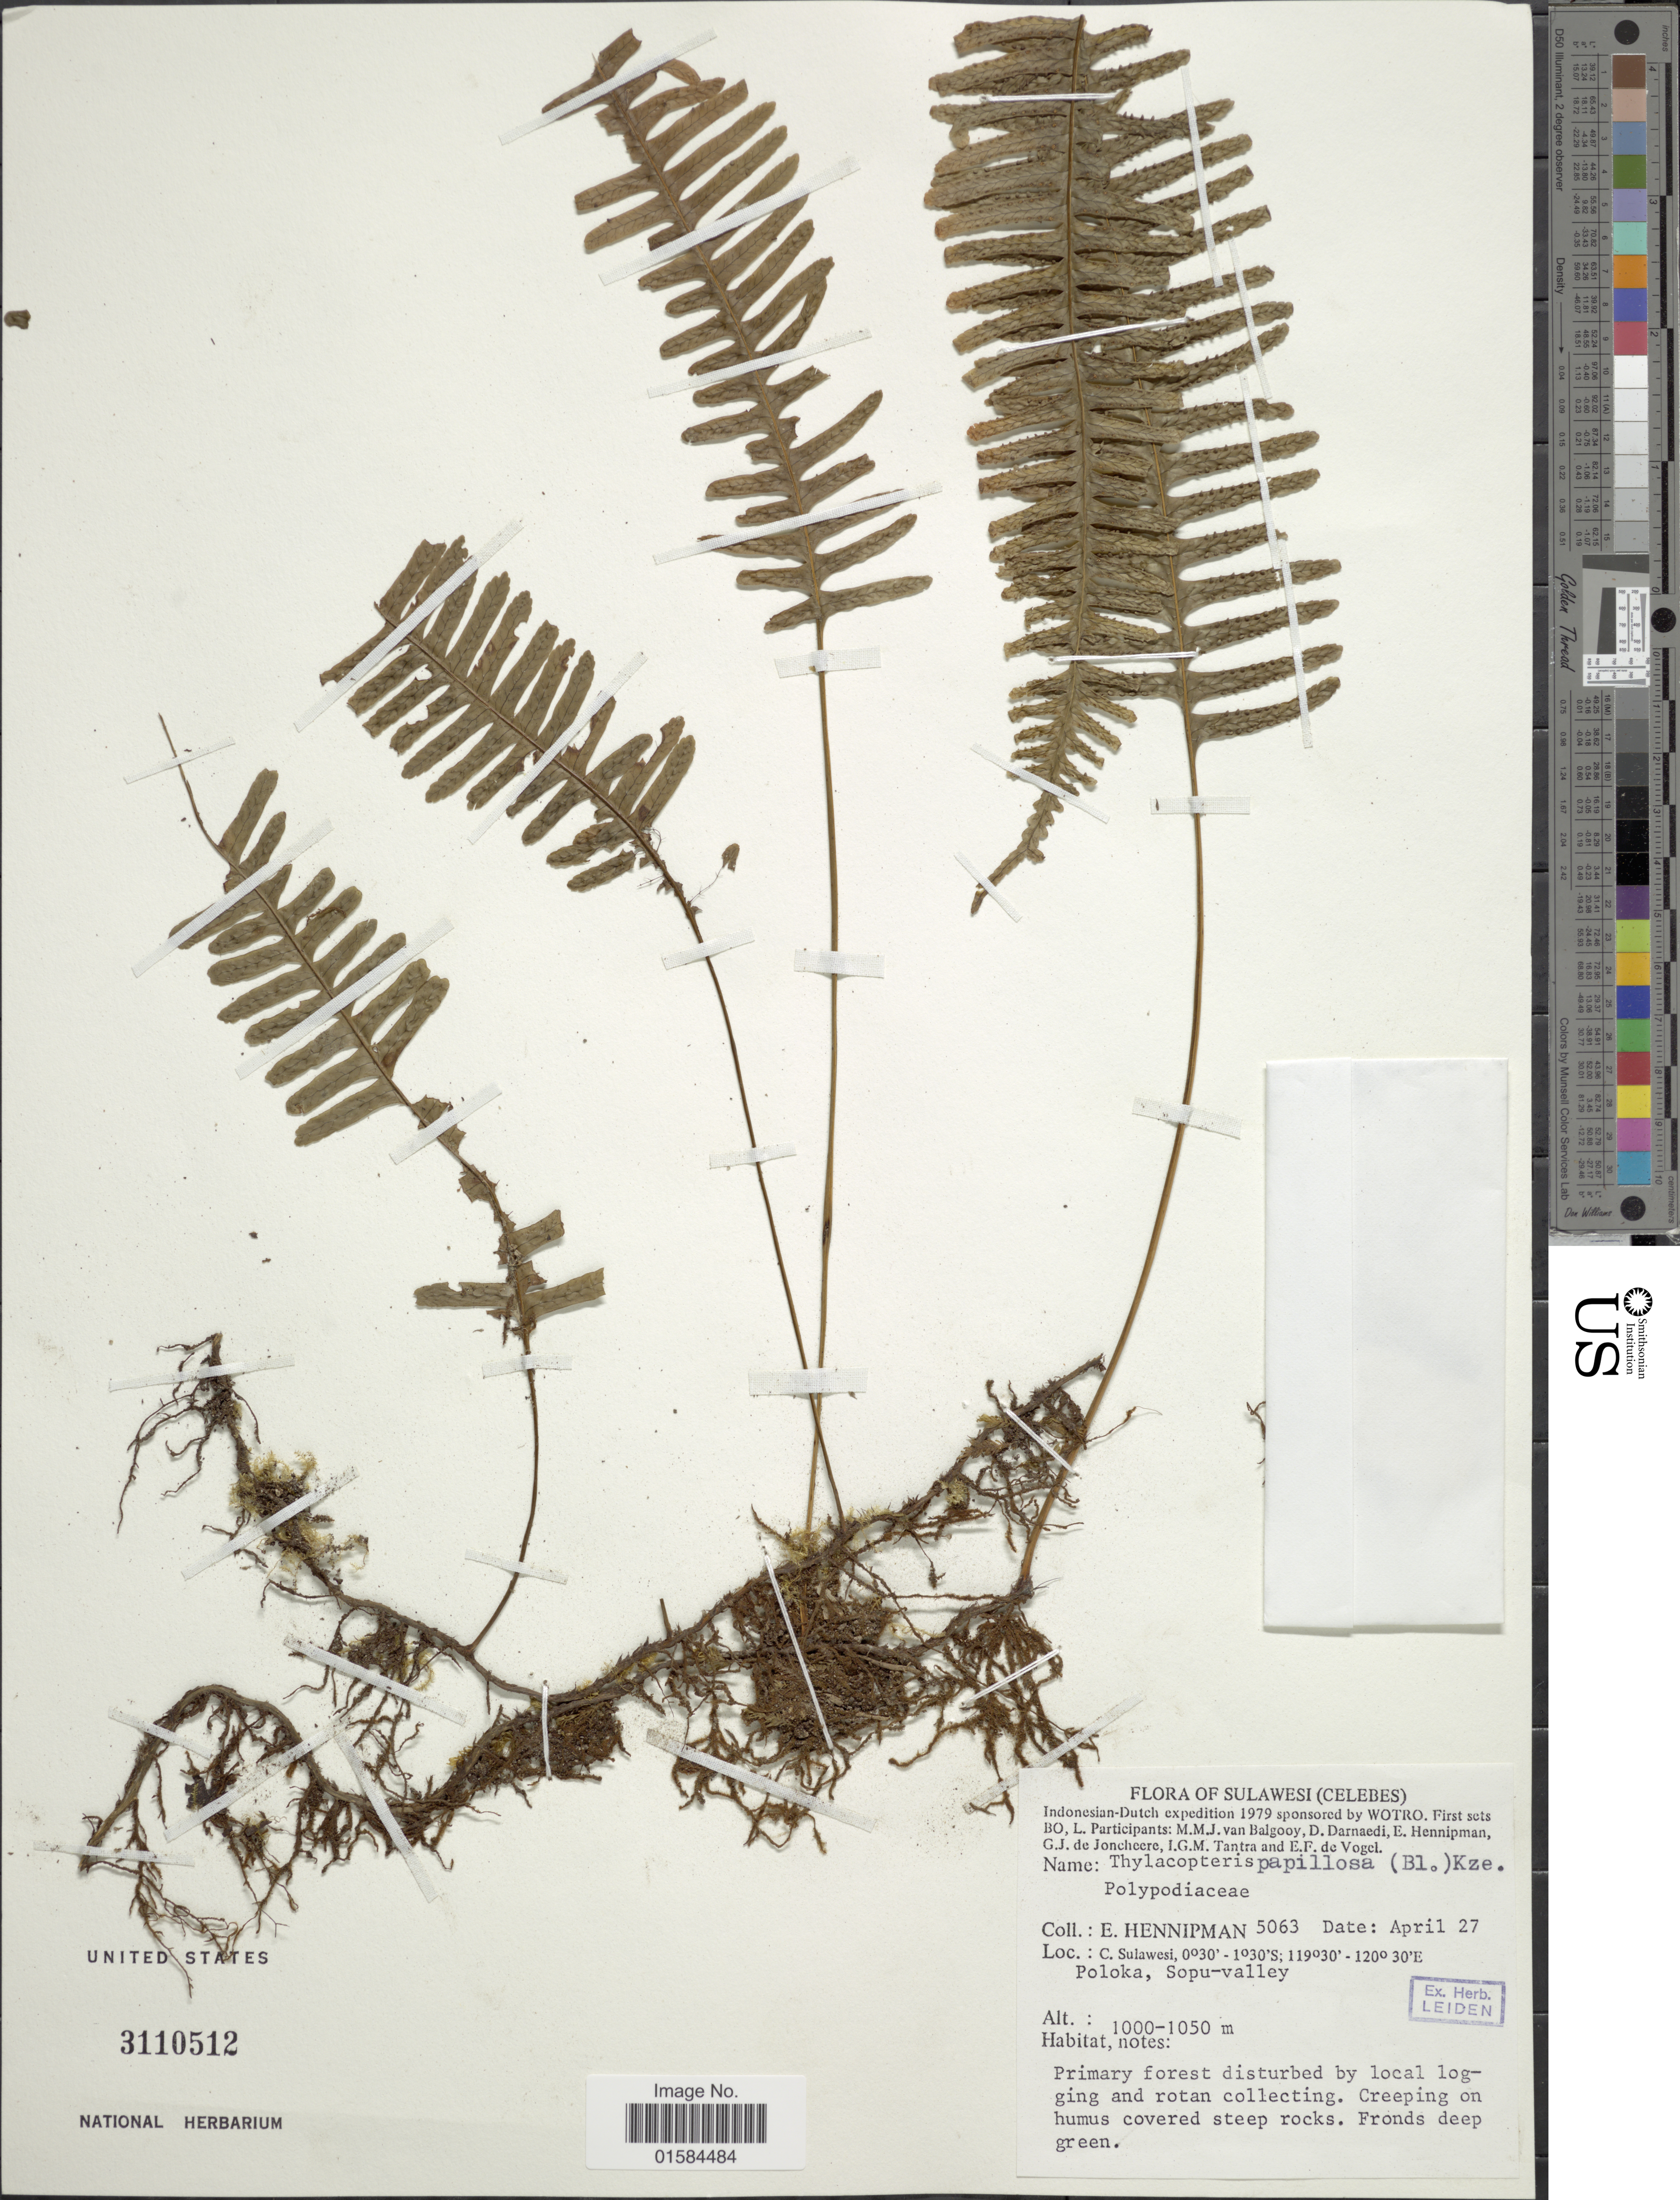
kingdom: Plantae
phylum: Tracheophyta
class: Polypodiopsida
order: Polypodiales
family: Polypodiaceae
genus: Thylacopteris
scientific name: Thylacopteris papillosa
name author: (Blume) Kunze ex J. Sm.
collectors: E. Hennipman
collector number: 5063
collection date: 1979-04-27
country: Indonesia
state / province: Sulawesi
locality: Sulawesi (Celebes), C. Sulawesi, Poloka, Sopu-valley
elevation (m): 1000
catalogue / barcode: US 3110512